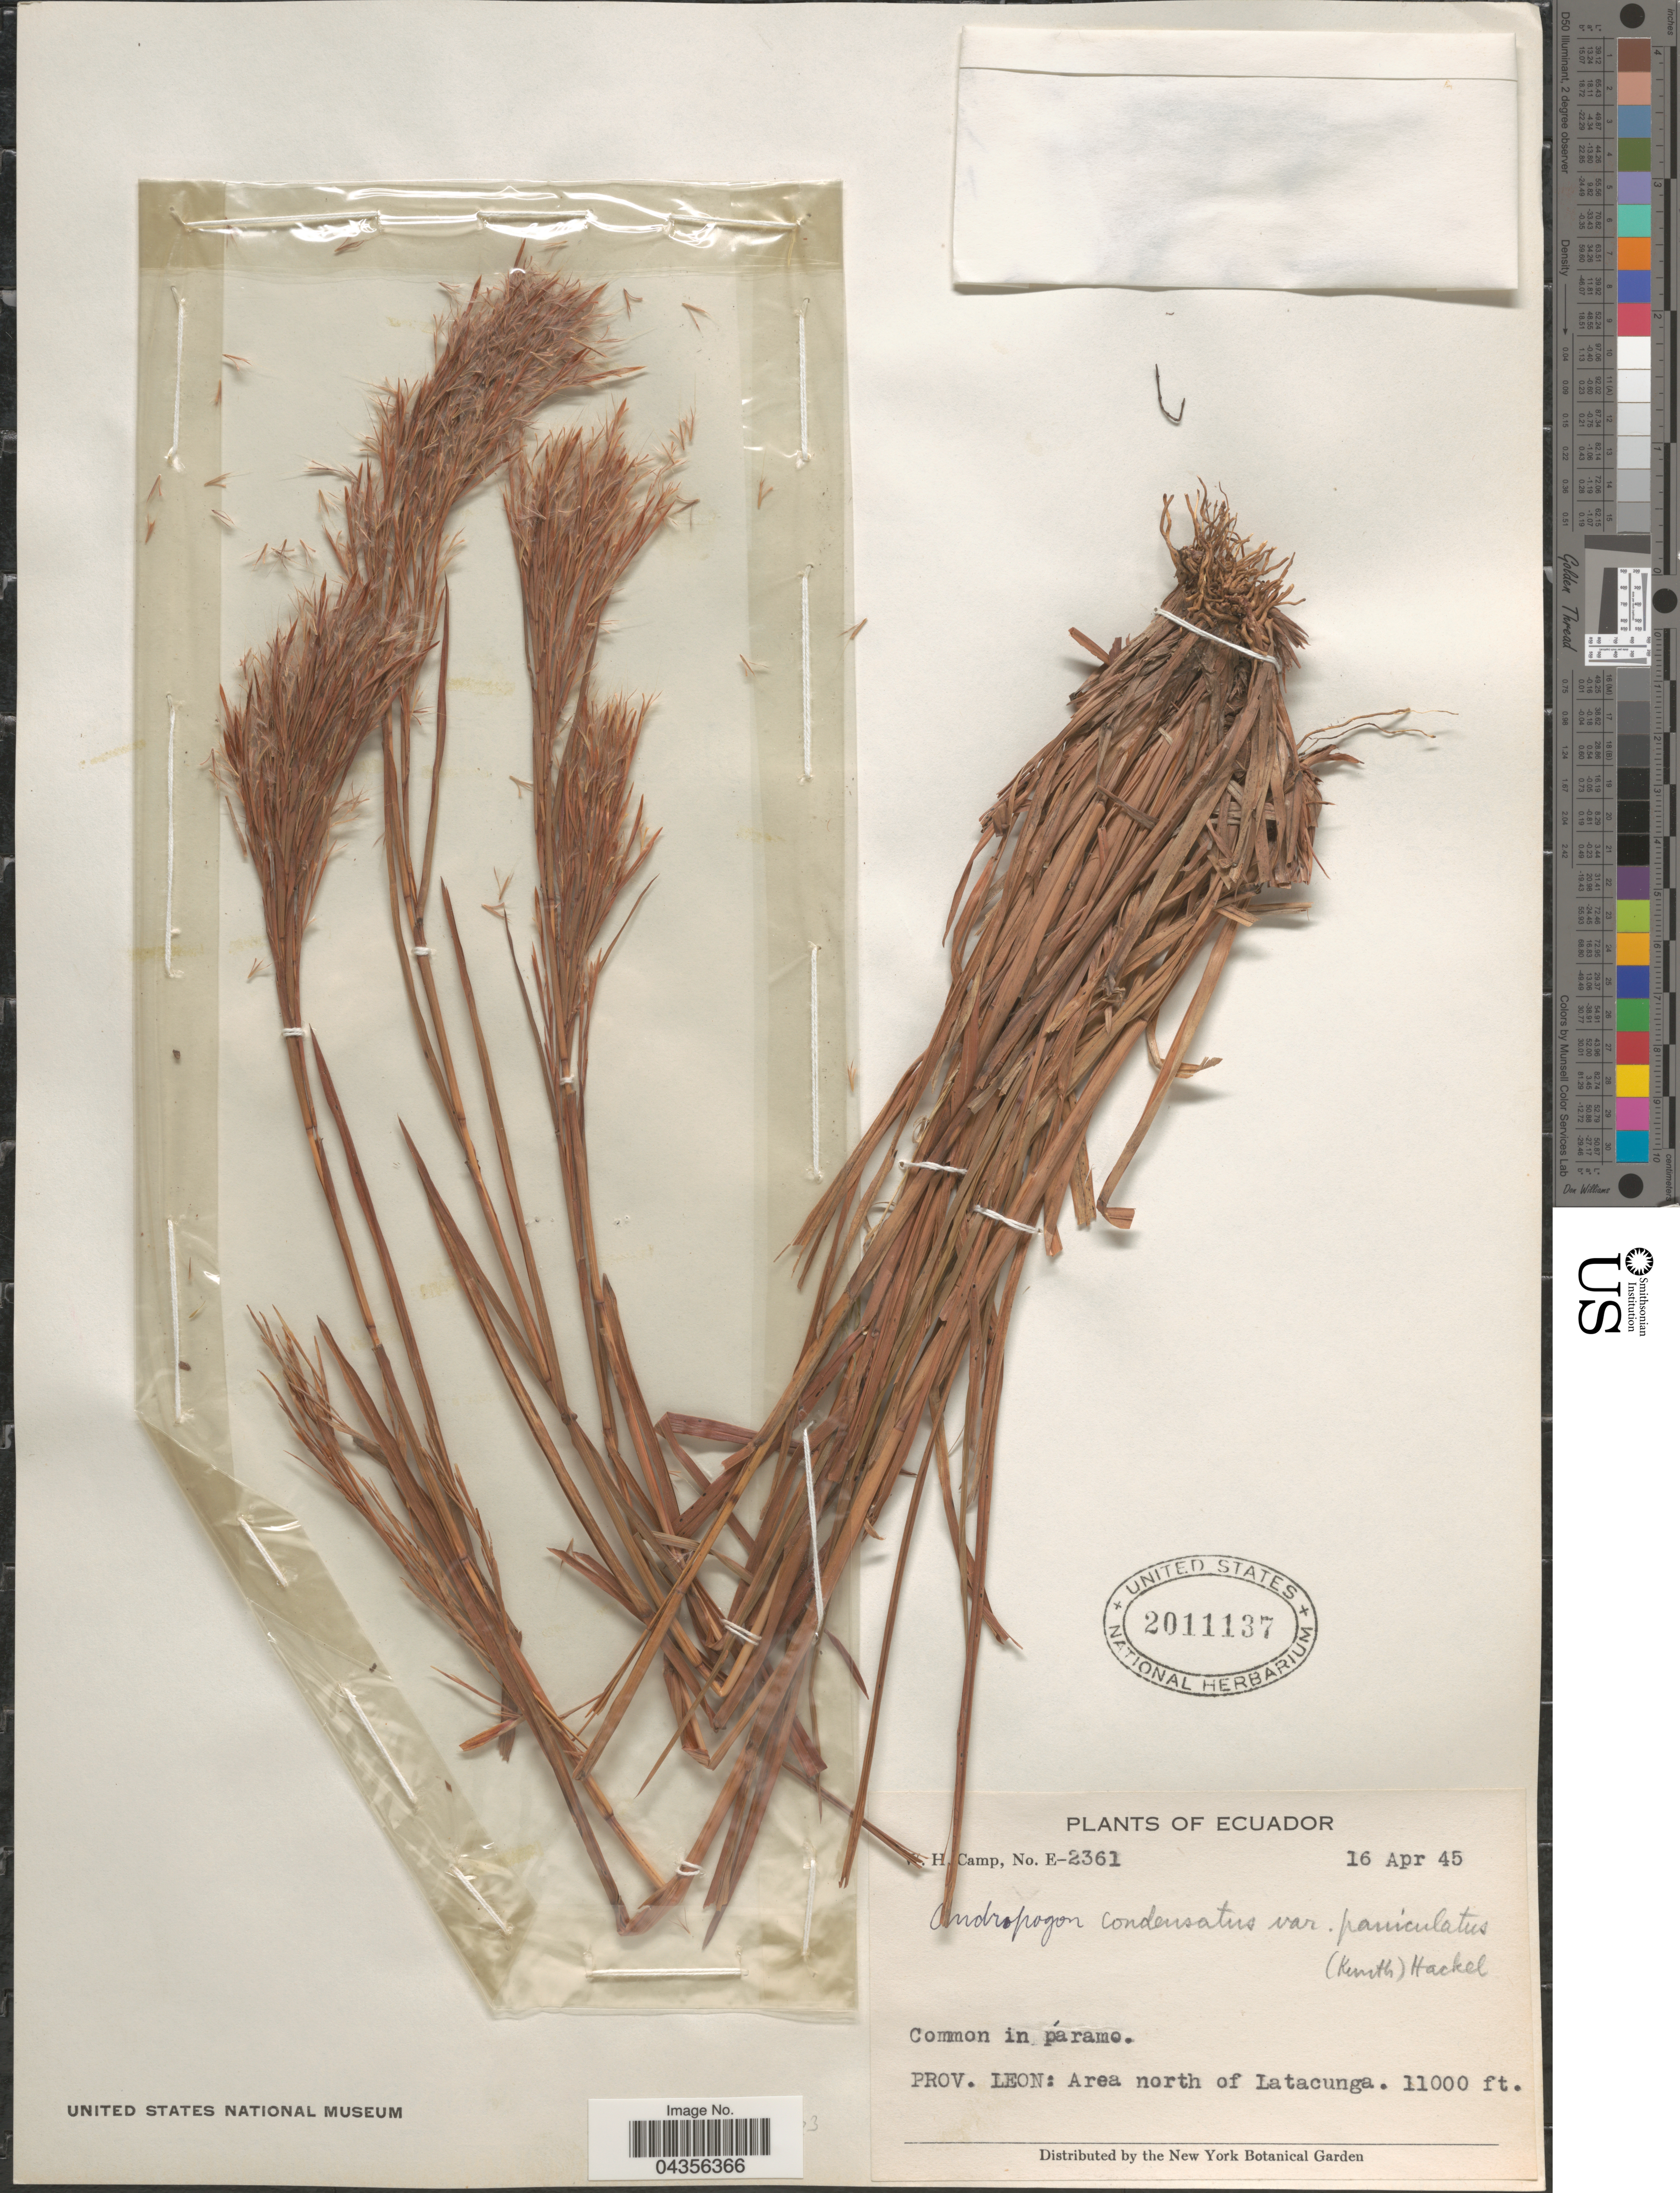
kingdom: Plantae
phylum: Tracheophyta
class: Liliopsida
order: Poales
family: Poaceae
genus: Schizachyrium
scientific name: Schizachyrium microstachyum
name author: (Desv. ex Ham.) Roseng. et al.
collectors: W. H. Camp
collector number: E-2361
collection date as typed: Transcribed d/m/y: 16/4/45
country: Ecuador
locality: Prov. Leon: Area north of Latacunga.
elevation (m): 3353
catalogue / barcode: US 2011137